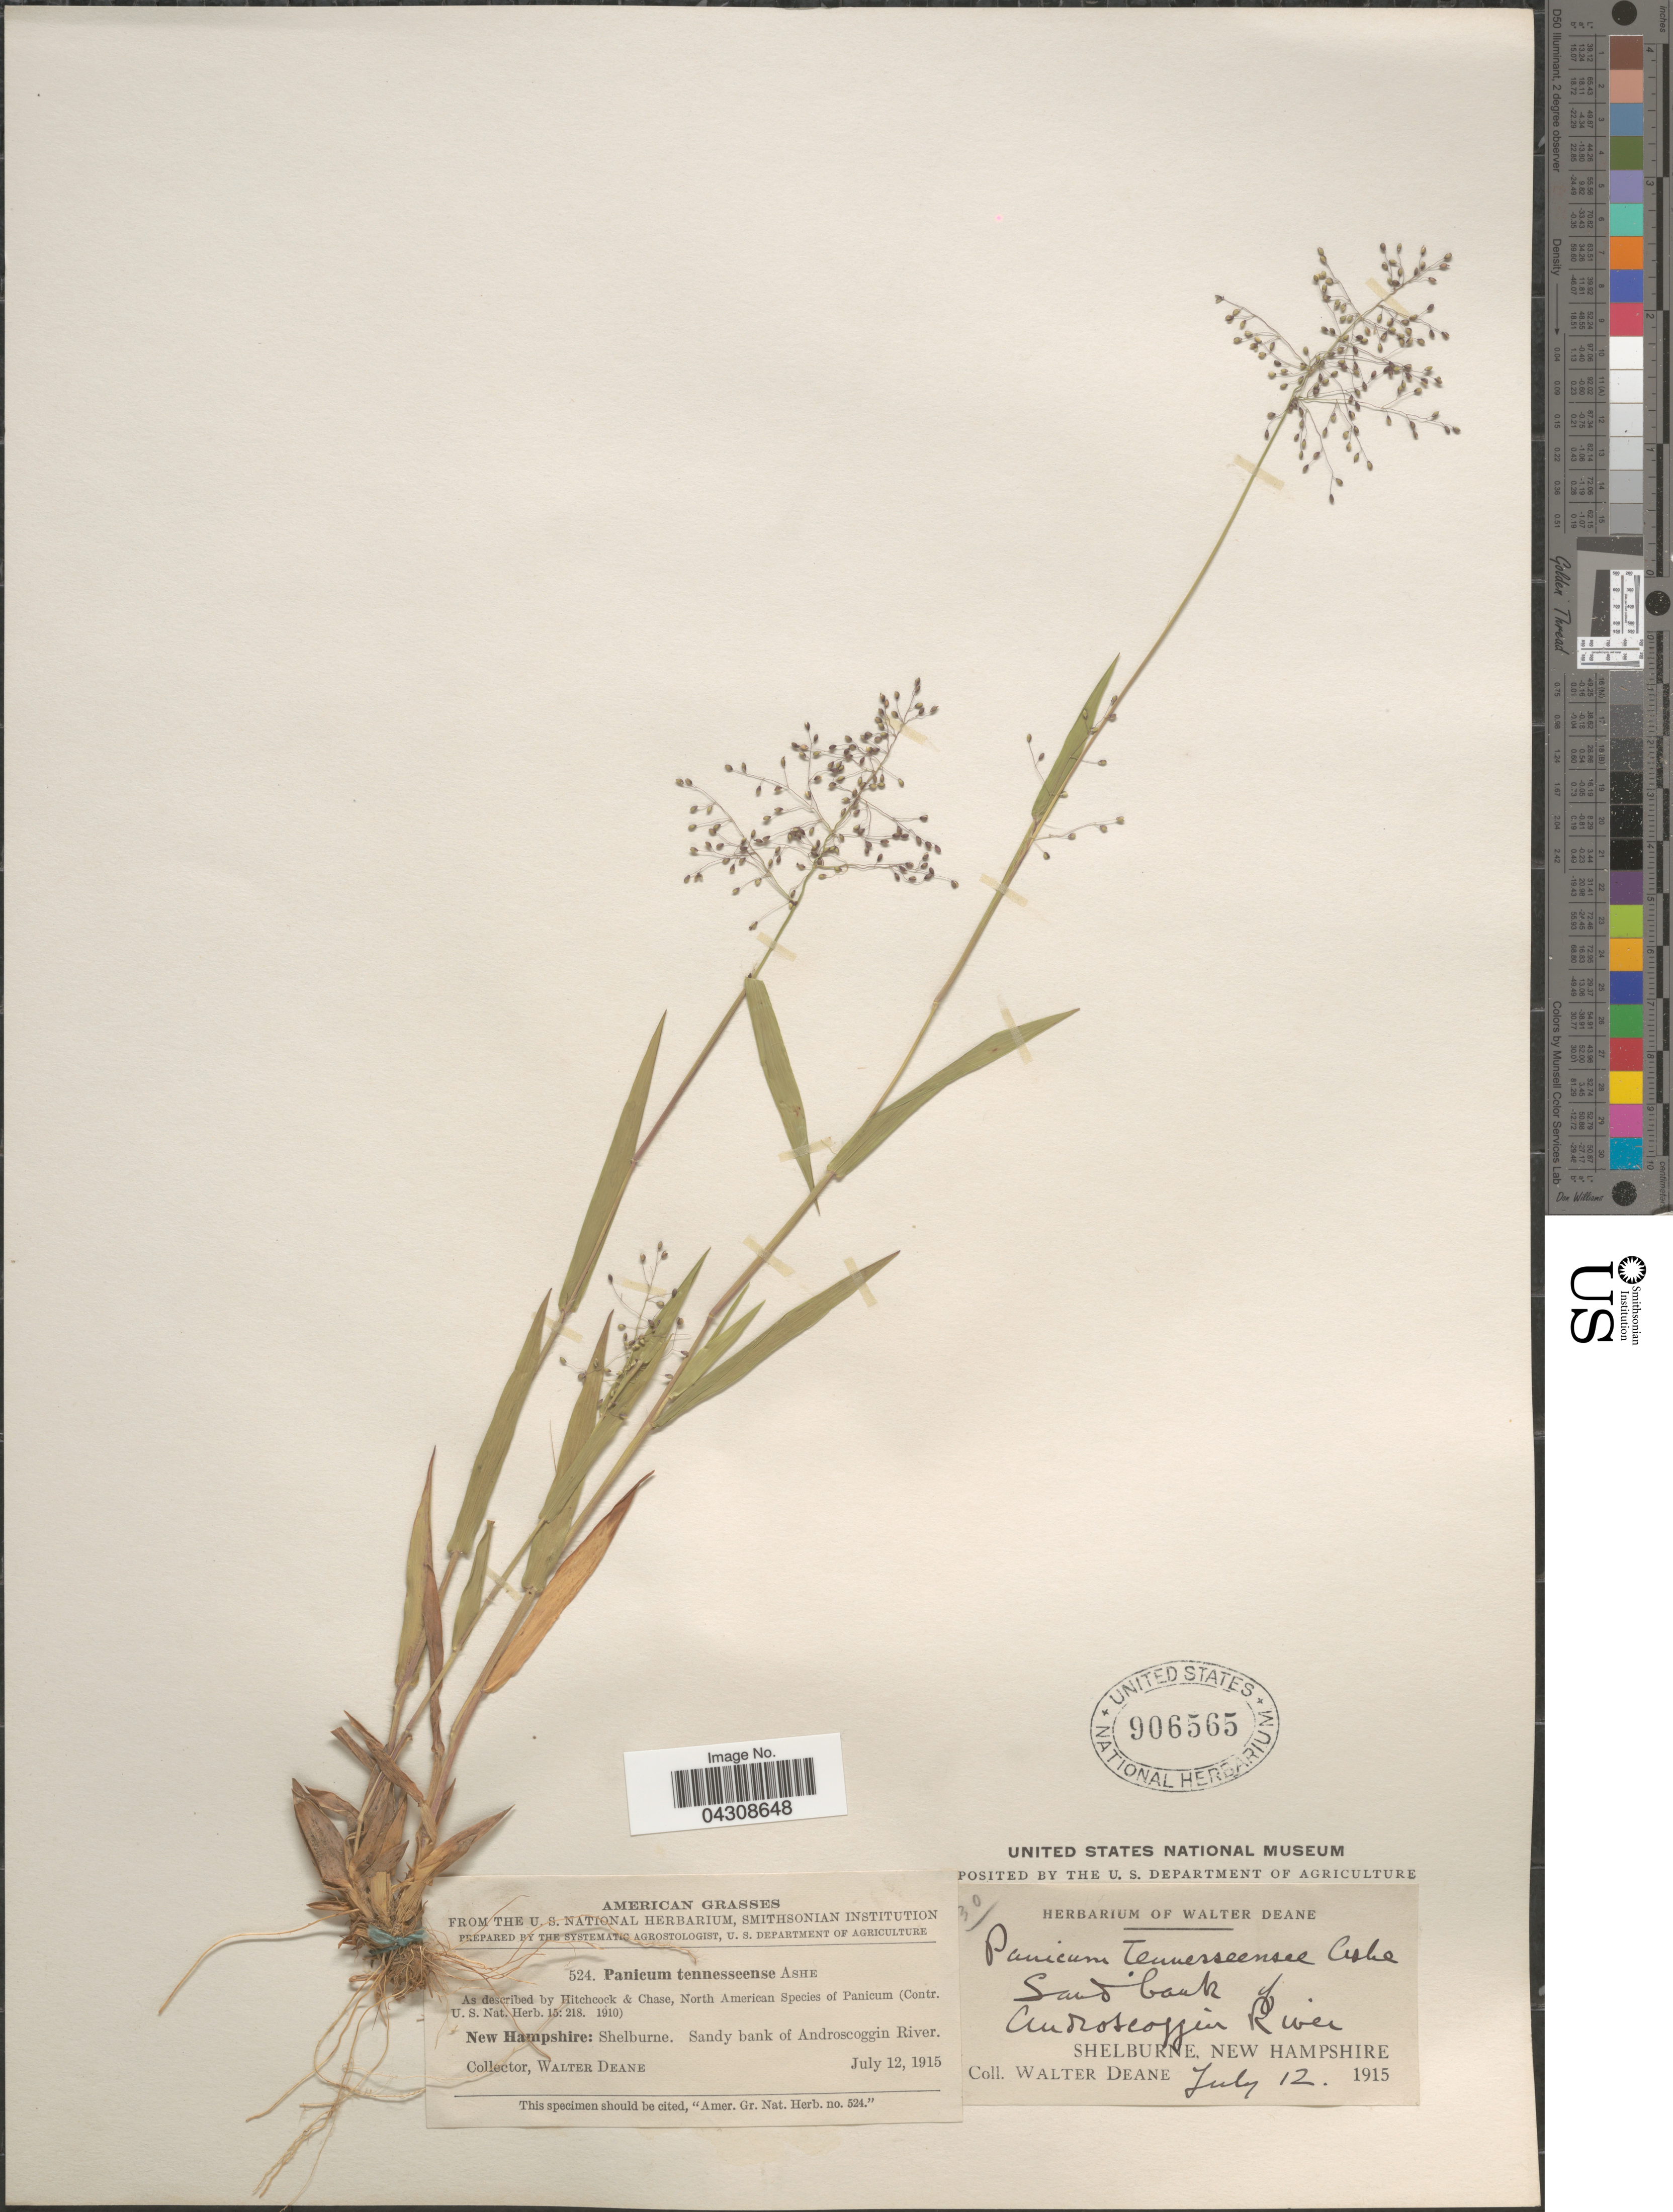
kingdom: Plantae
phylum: Tracheophyta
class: Liliopsida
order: Poales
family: Poaceae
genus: Dichanthelium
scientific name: Dichanthelium acuminatum var. acuminatum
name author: (Sw.) Gould & C.A. Clark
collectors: W. Deane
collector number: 524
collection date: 1915-07-12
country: United States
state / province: New Hampshire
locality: Shelburne. Sandy bank of Androscoggin River.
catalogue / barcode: US 906565